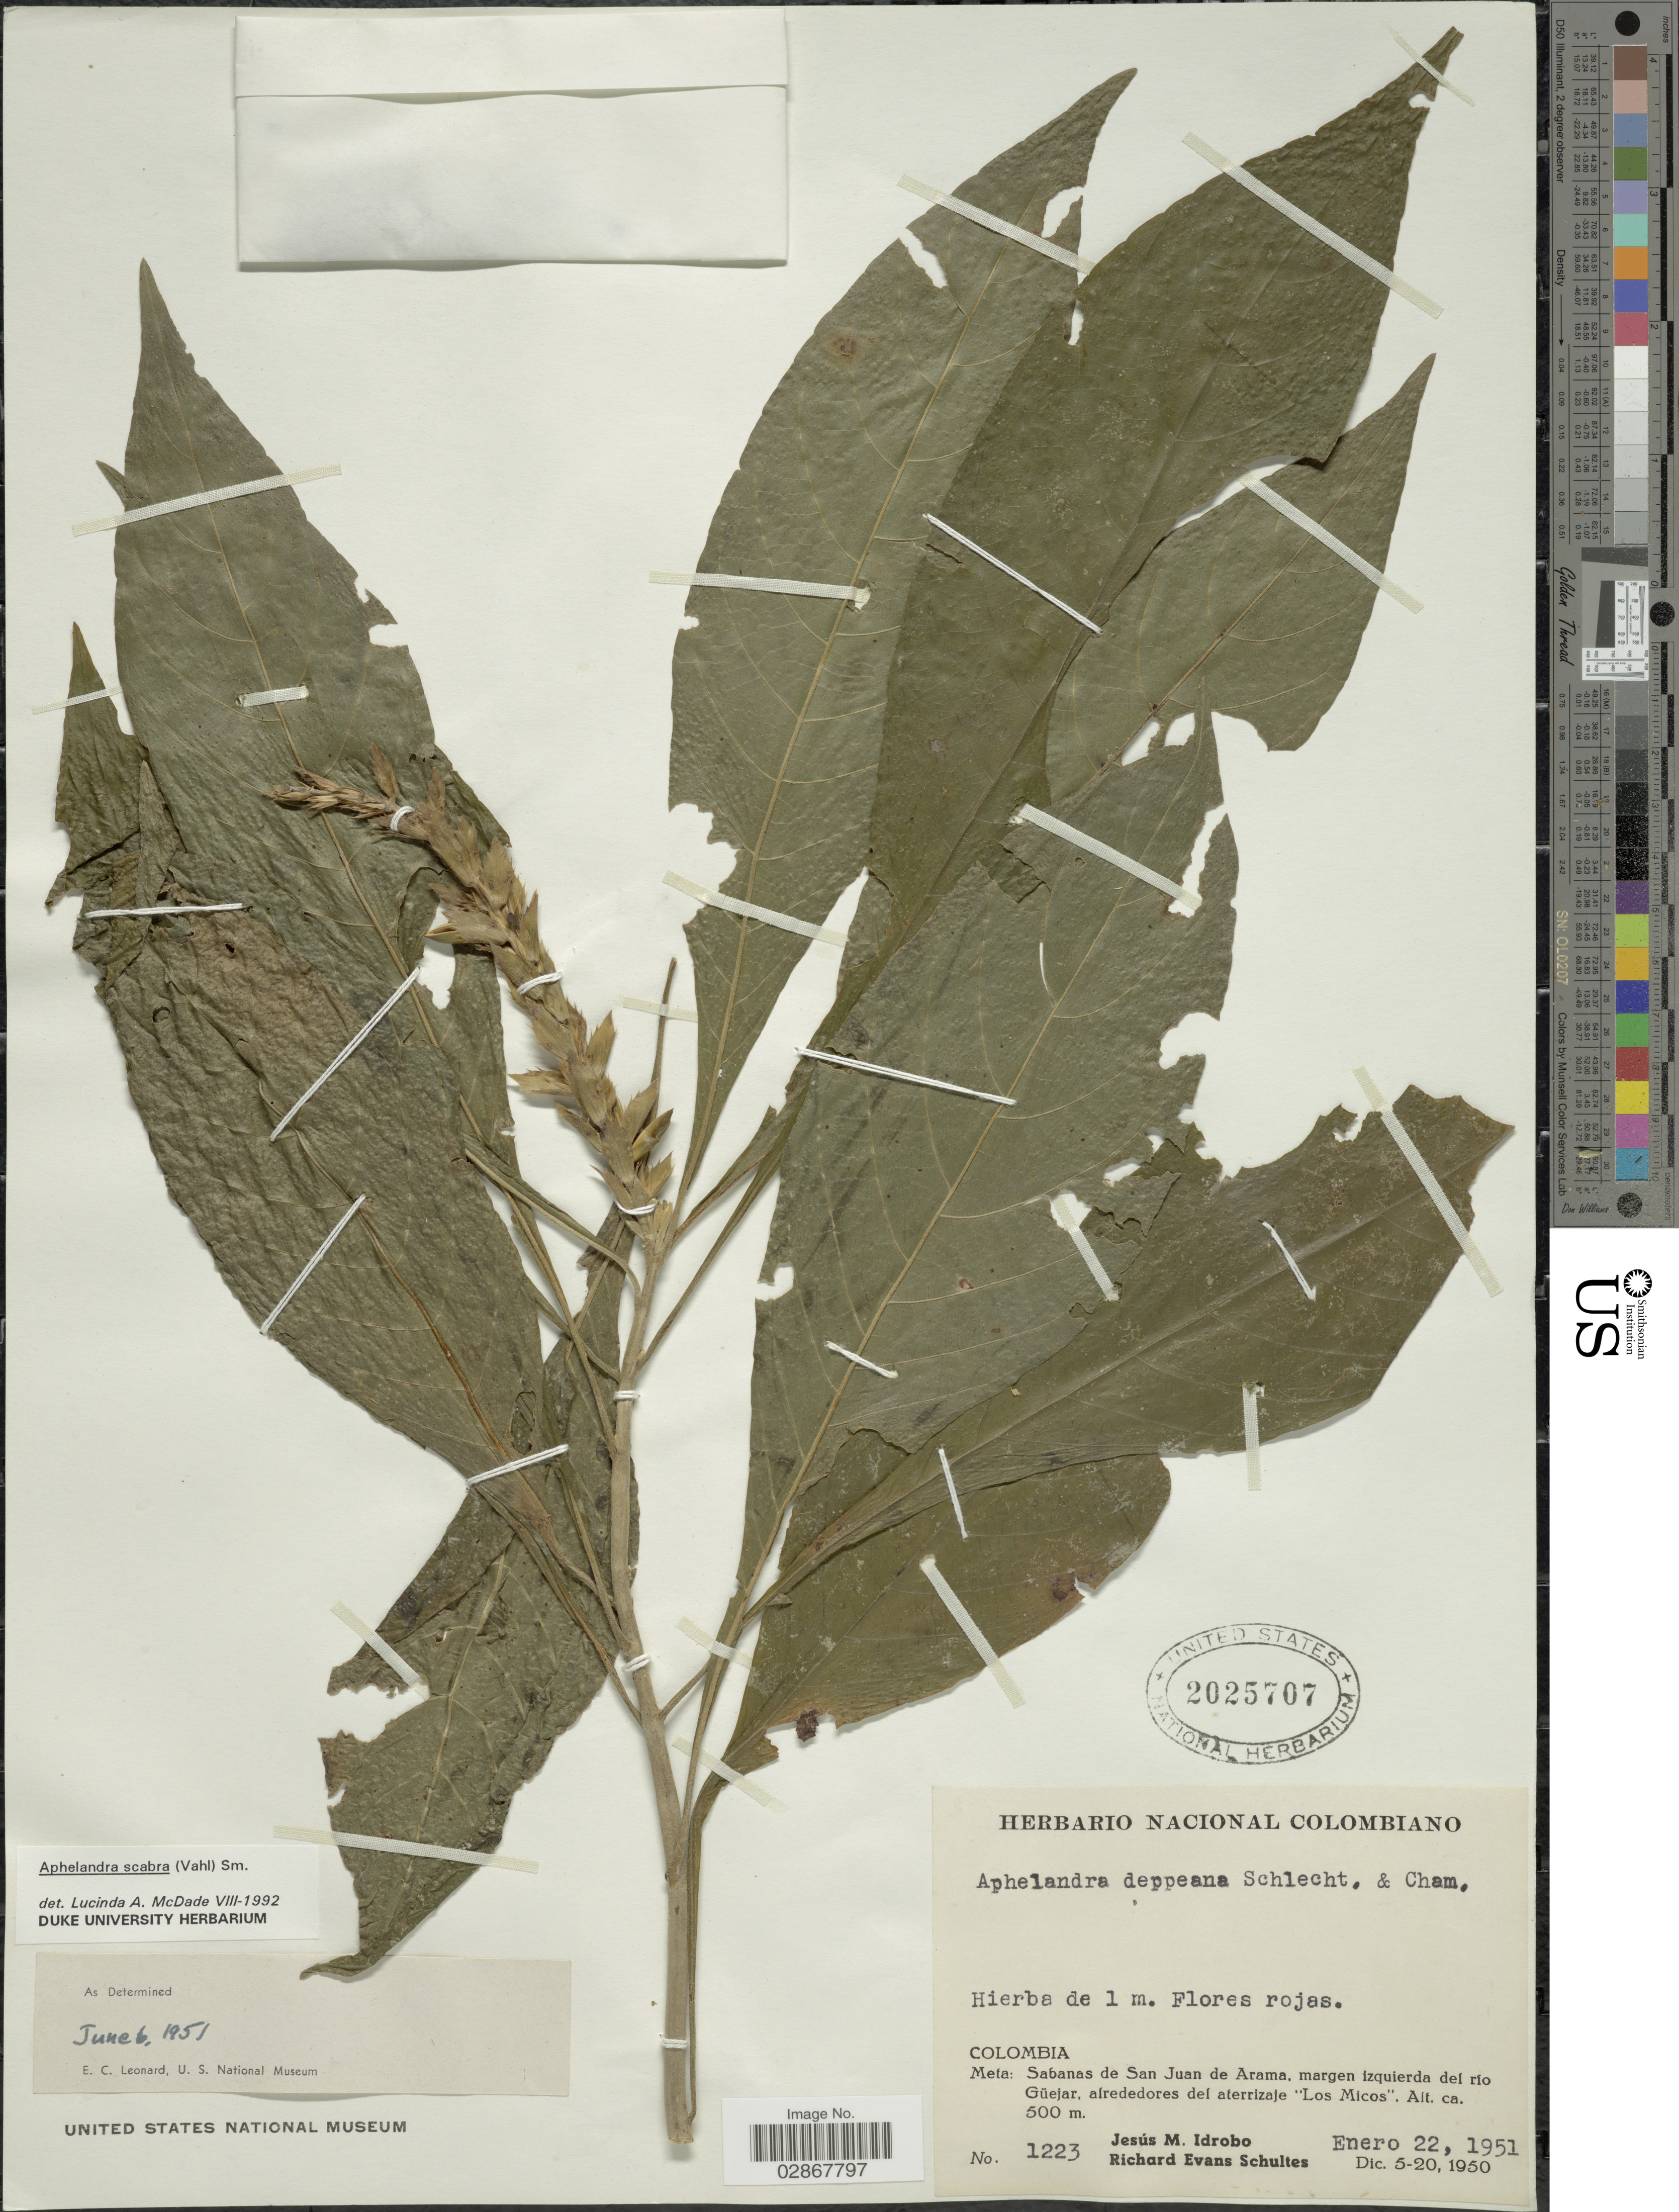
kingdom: Plantae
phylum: Tracheophyta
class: Magnoliopsida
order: Lamiales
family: Acanthaceae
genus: Aphelandra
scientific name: Aphelandra scabra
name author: (Vahl) Sm.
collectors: J. M. Idrobo & R. E. Schultes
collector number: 1223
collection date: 1950-12-05/1951-01-22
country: Colombia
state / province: Meta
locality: Sabanas de San Juan de Arama, margen izquierda del río Güejar, alrededores del aterrizaje "Los Micos".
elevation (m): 500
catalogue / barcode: US 2025707